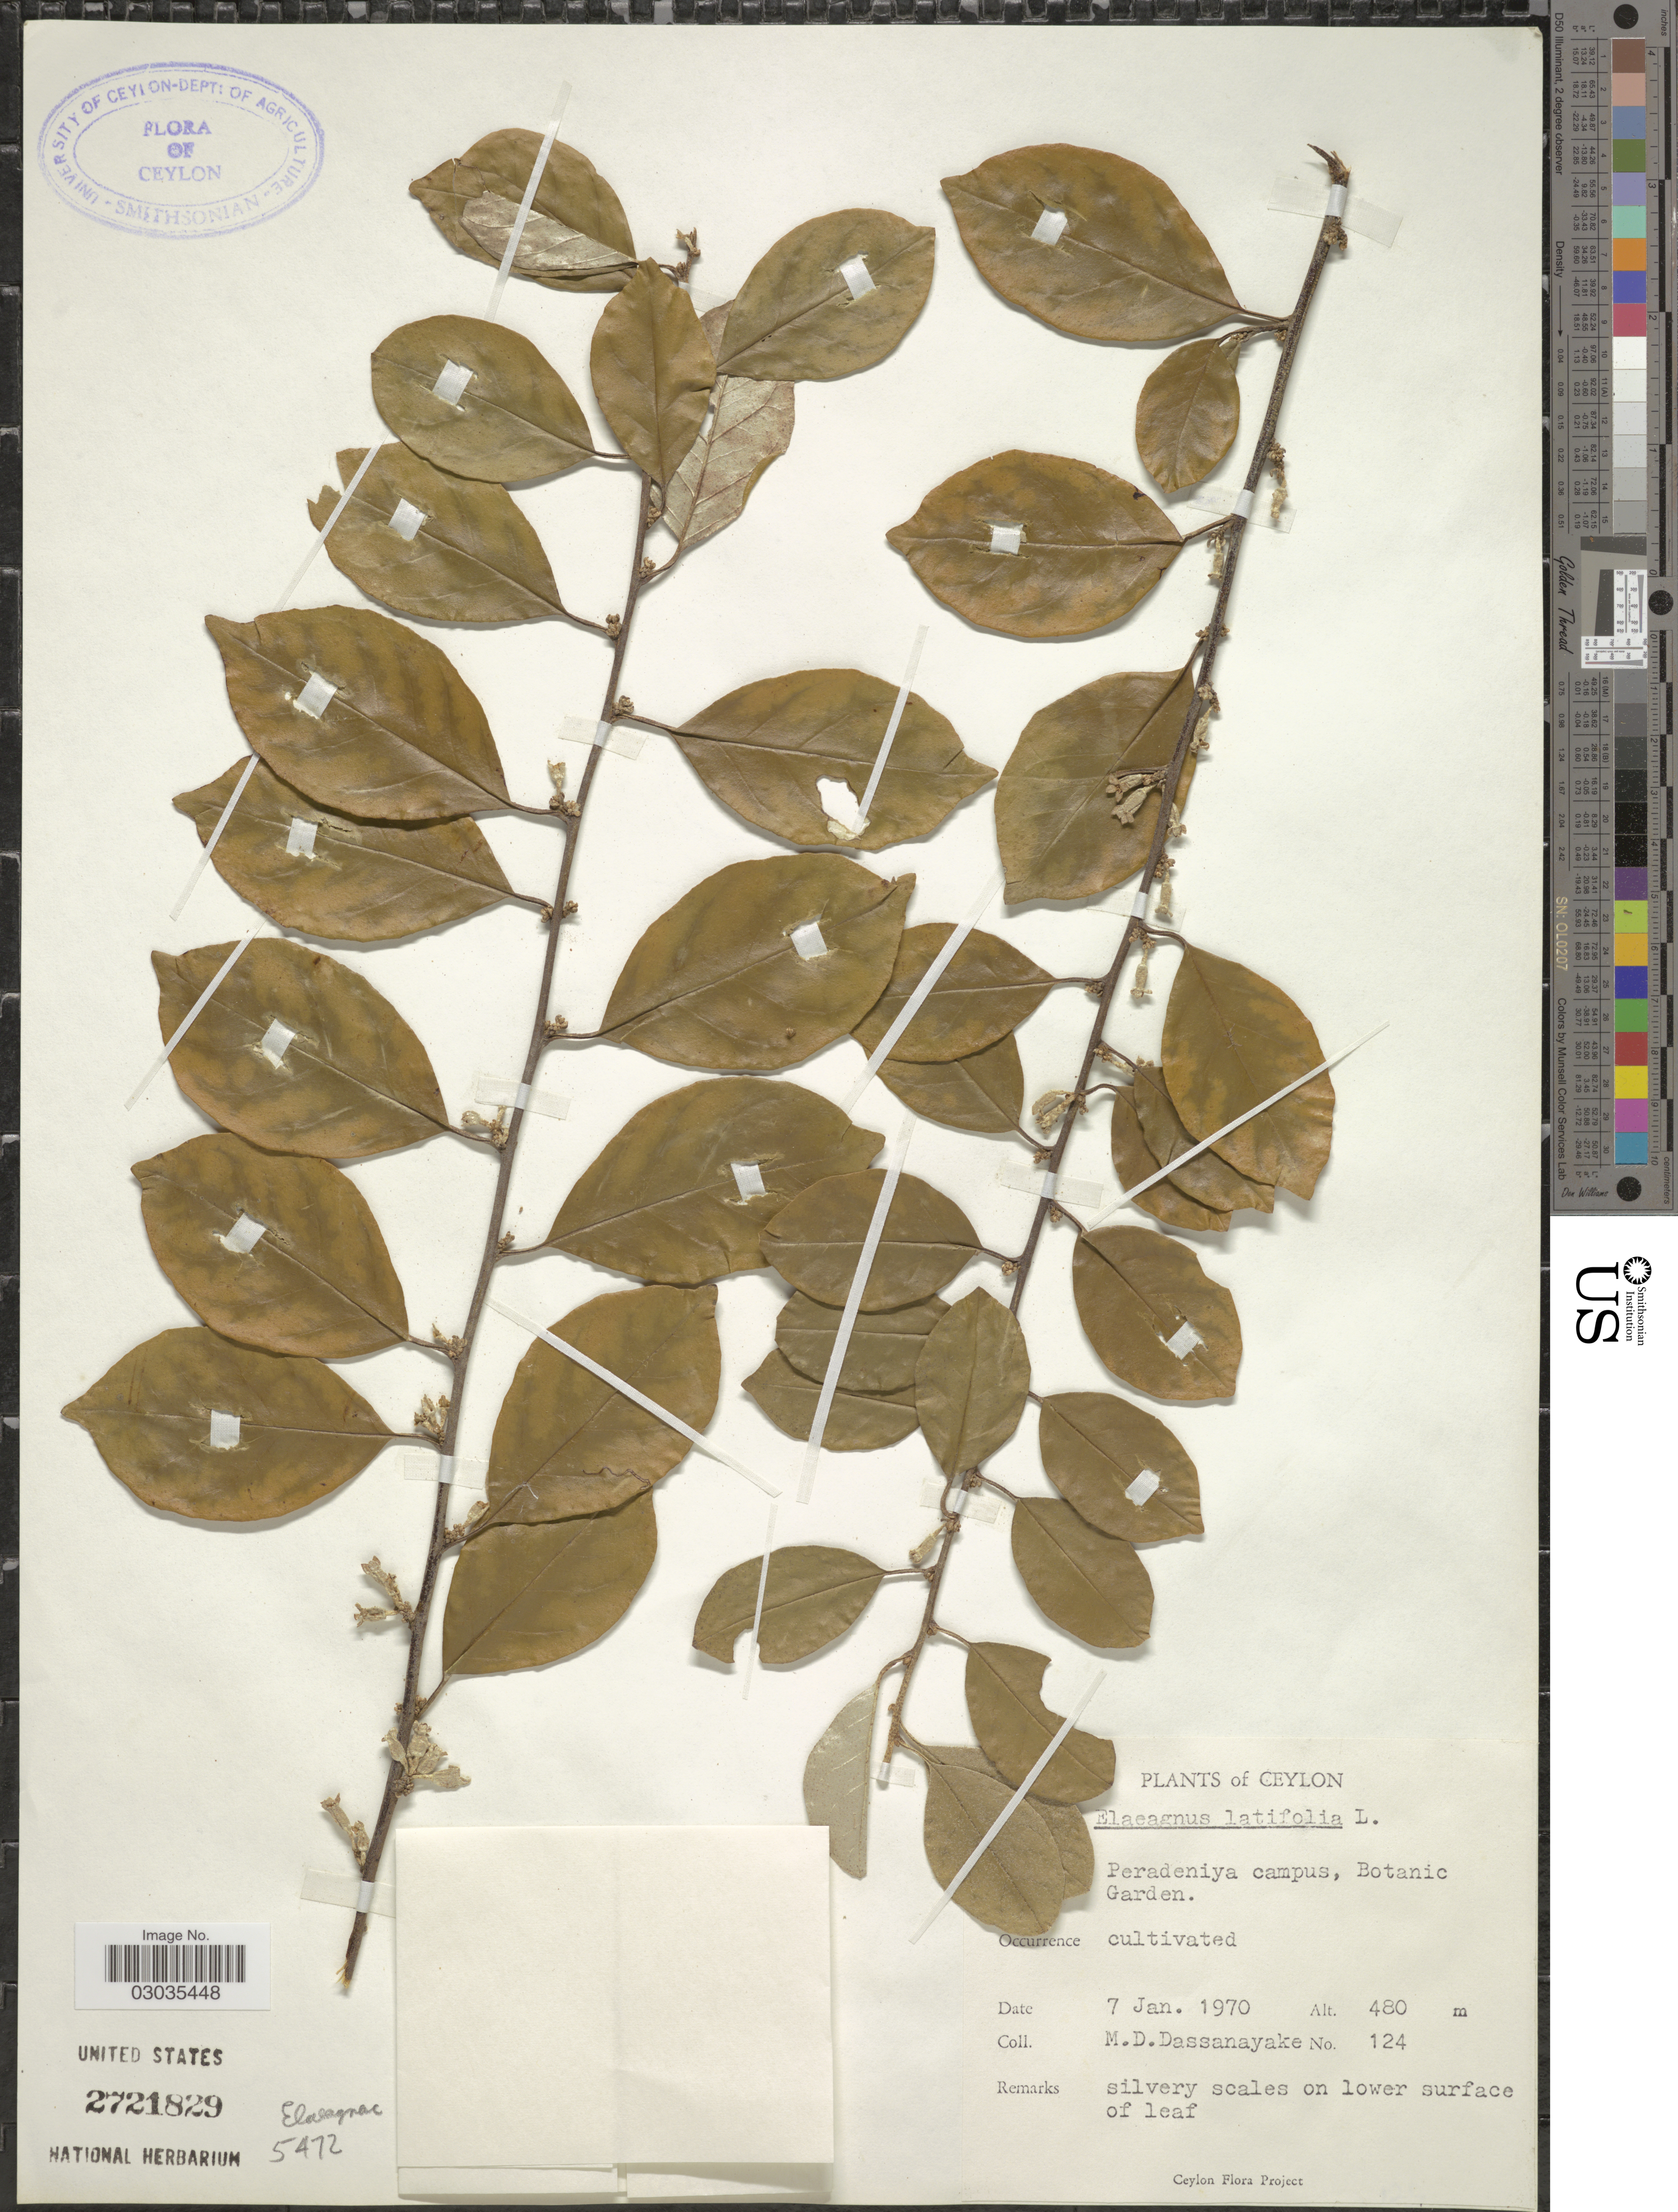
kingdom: Plantae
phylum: Tracheophyta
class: Magnoliopsida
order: Rosales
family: Elaeagnaceae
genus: Elaeagnus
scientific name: Elaeagnus latifolia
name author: L.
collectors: M. D. Dassanayake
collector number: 124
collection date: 1970-01-07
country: Sri Lanka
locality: Ceylon. Peradeniya campus, Botanic Garden.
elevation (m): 480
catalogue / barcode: US 2721829